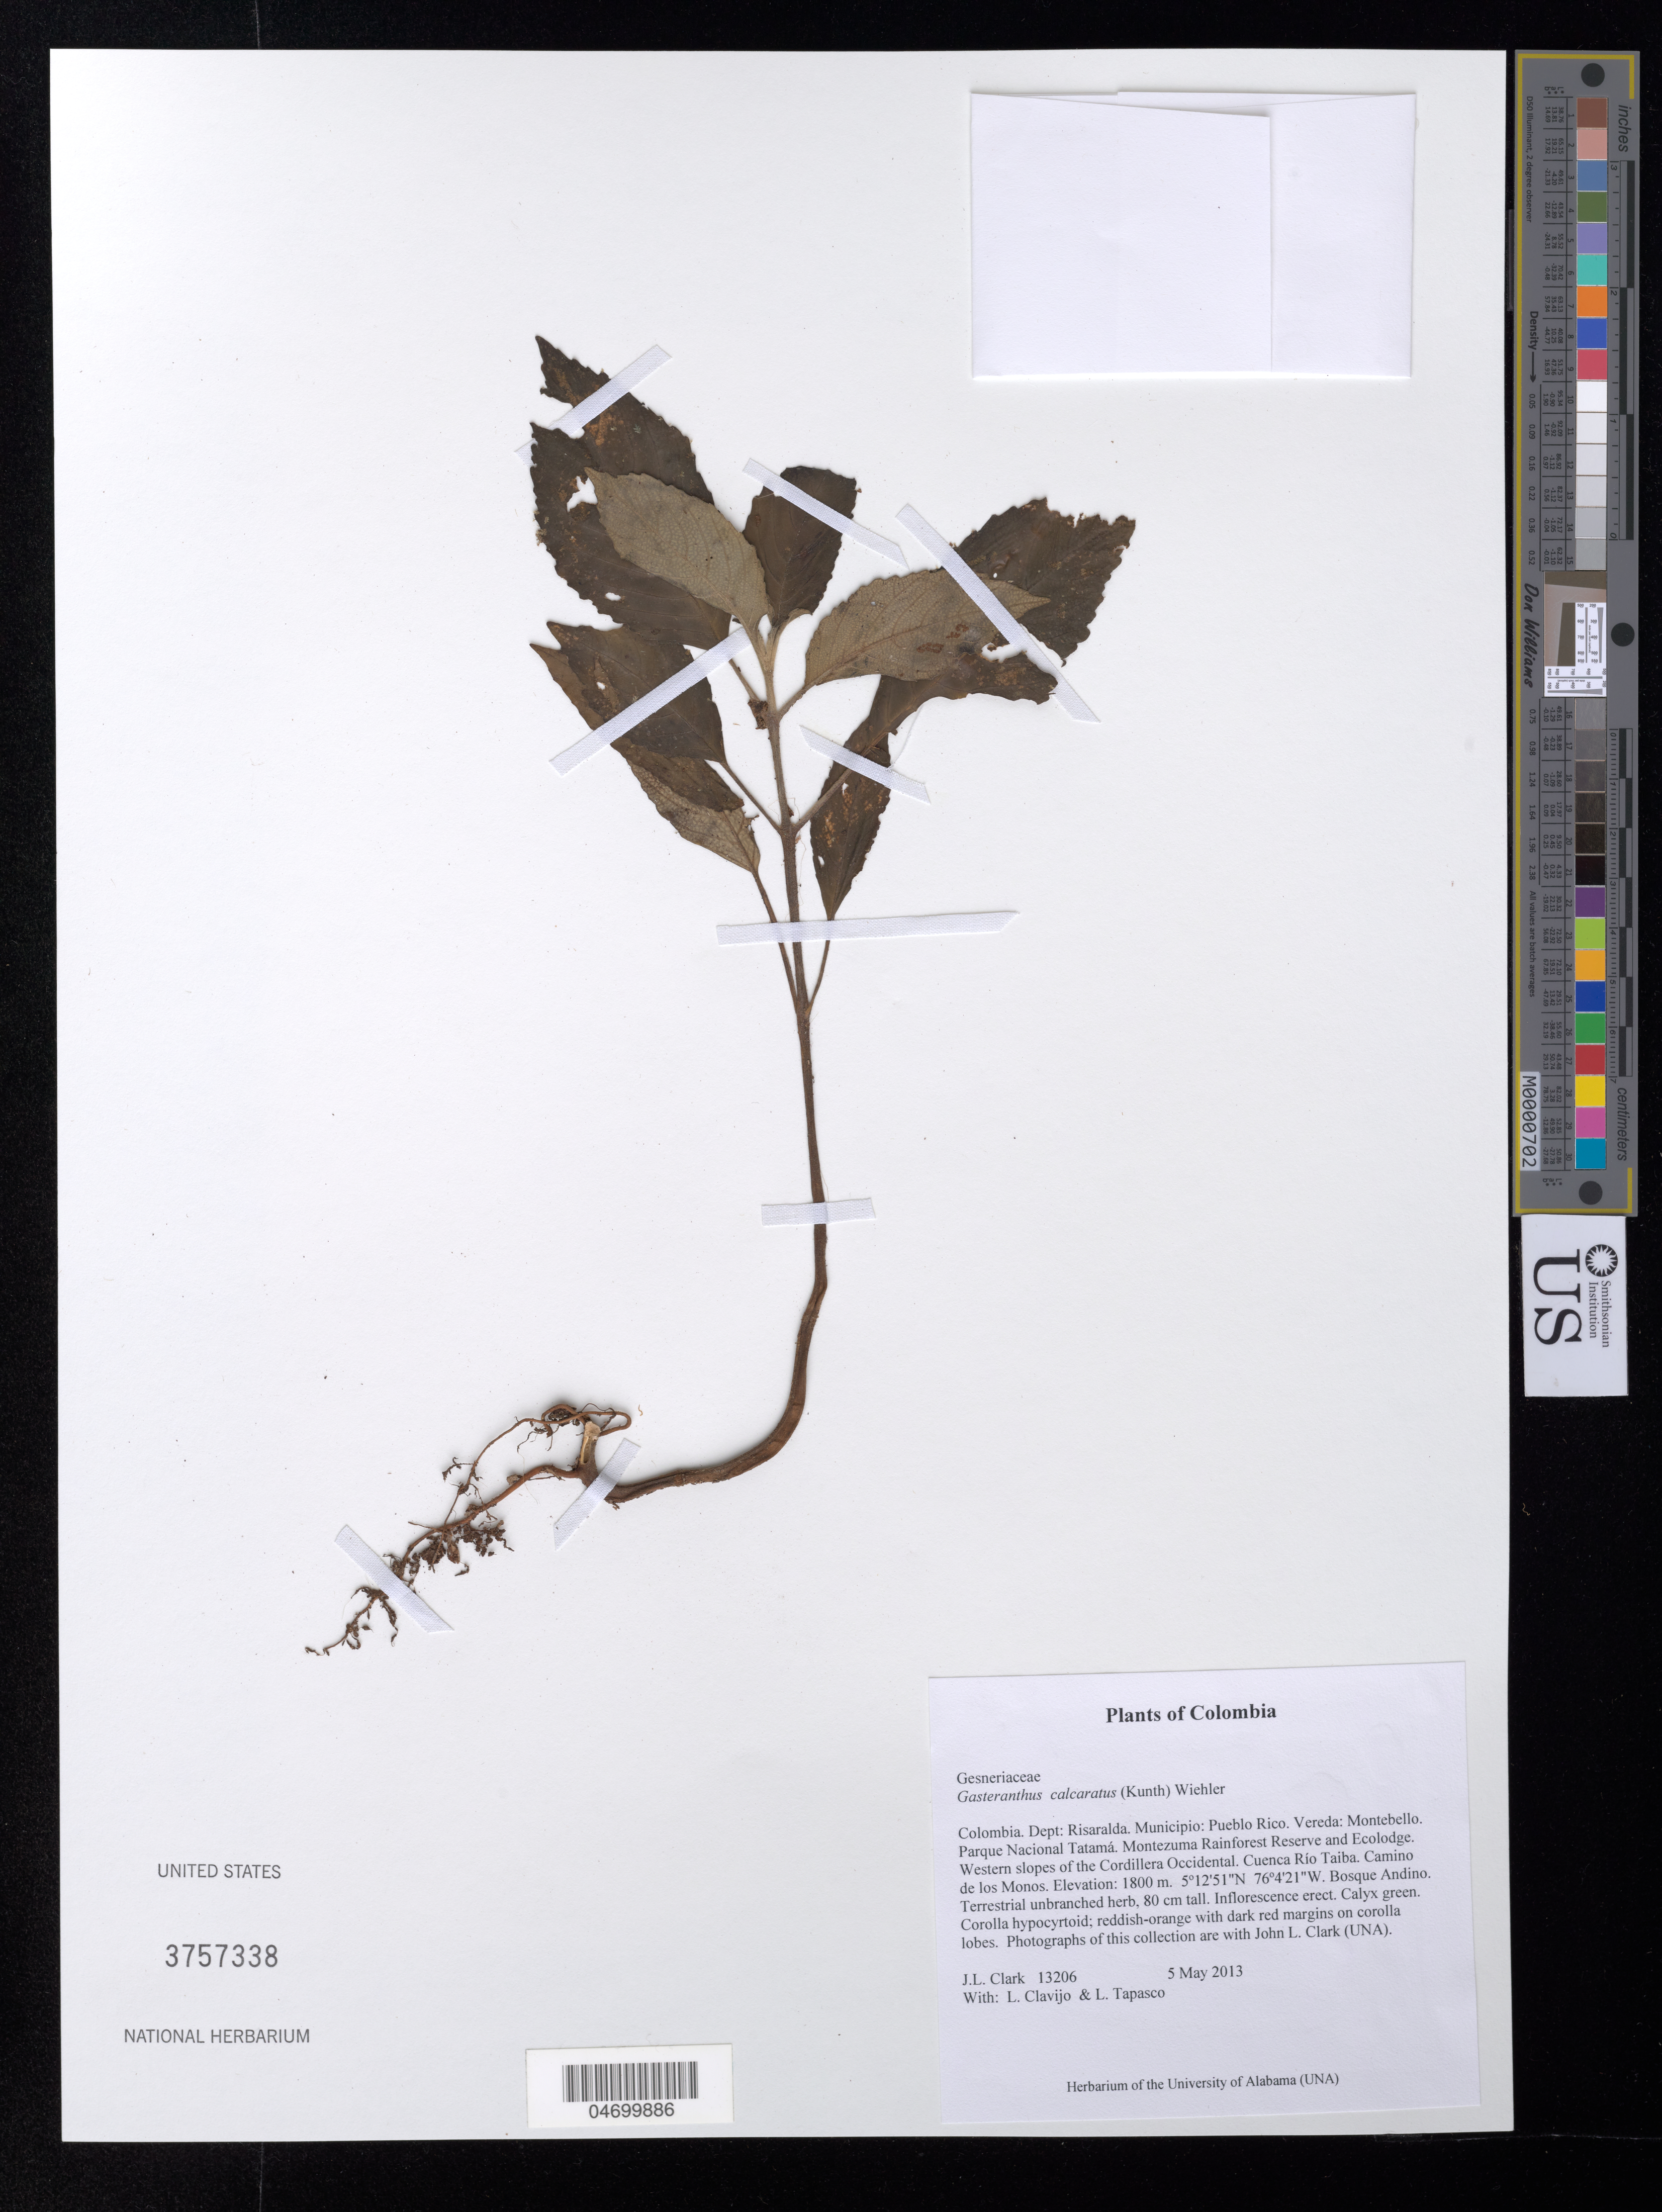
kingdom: Plantae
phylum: Tracheophyta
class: Magnoliopsida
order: Lamiales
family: Gesneriaceae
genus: Gasteranthus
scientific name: Gasteranthus calcaratus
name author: (Kunth) Wiehler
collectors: J. L. Clark, L. Clavijo & D. Olstein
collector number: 13206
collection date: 2013-05-05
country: Colombia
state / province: Risaralda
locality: Dept: Risaralda. Municipio: Pueblo Rico. Vereda: Montebello. Parque Nacional Tatamá. Montezuma Rainforest Reserve and Ecolodge. Western slopes of the Cordillera Occidental. Cuenca Río Taiba. Camino de los Monos.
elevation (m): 1800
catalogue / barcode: US 3757338